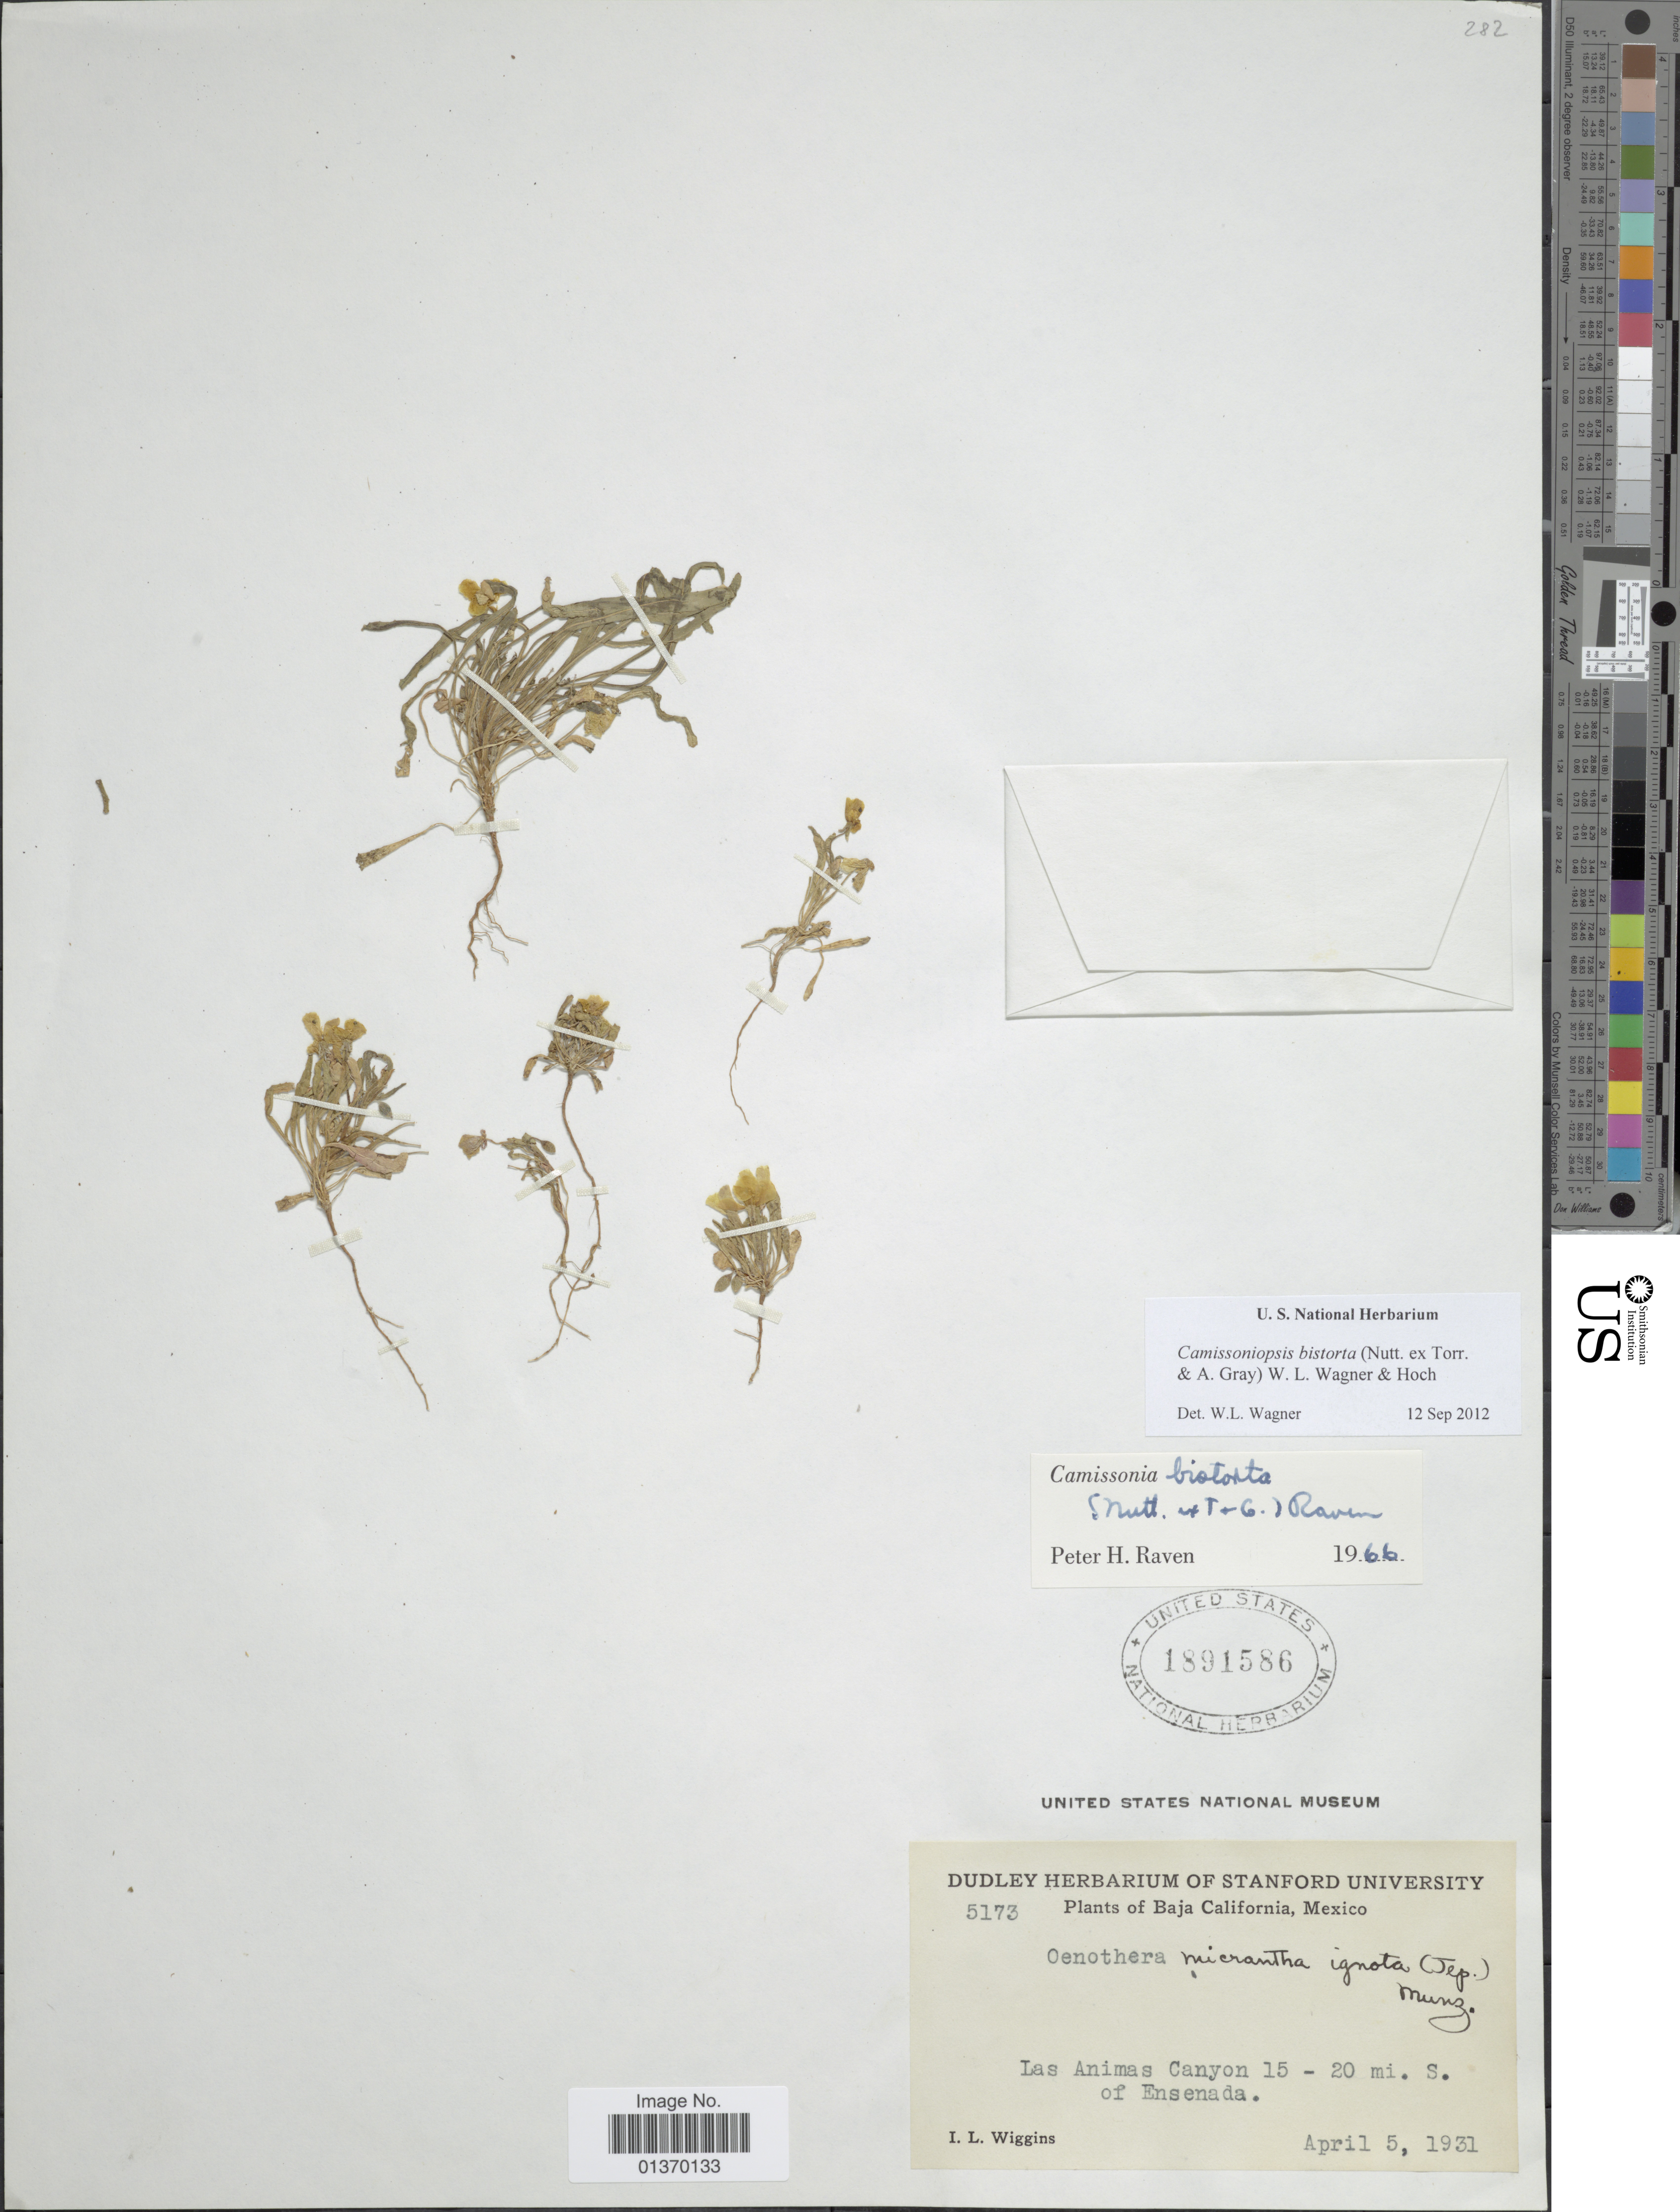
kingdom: Plantae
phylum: Tracheophyta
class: Magnoliopsida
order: Myrtales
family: Onagraceae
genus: Camissoniopsis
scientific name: Camissoniopsis bistorta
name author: (Nutt. ex Torr. & A. Gray) W.L. Wagner & Hoch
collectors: I. L. Wiggins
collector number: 5173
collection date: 1931-04-05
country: Mexico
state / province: Baja California Norte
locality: Las Animas Canyon 15 - 20 mi. S. of Ensenada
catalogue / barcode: US 1891586